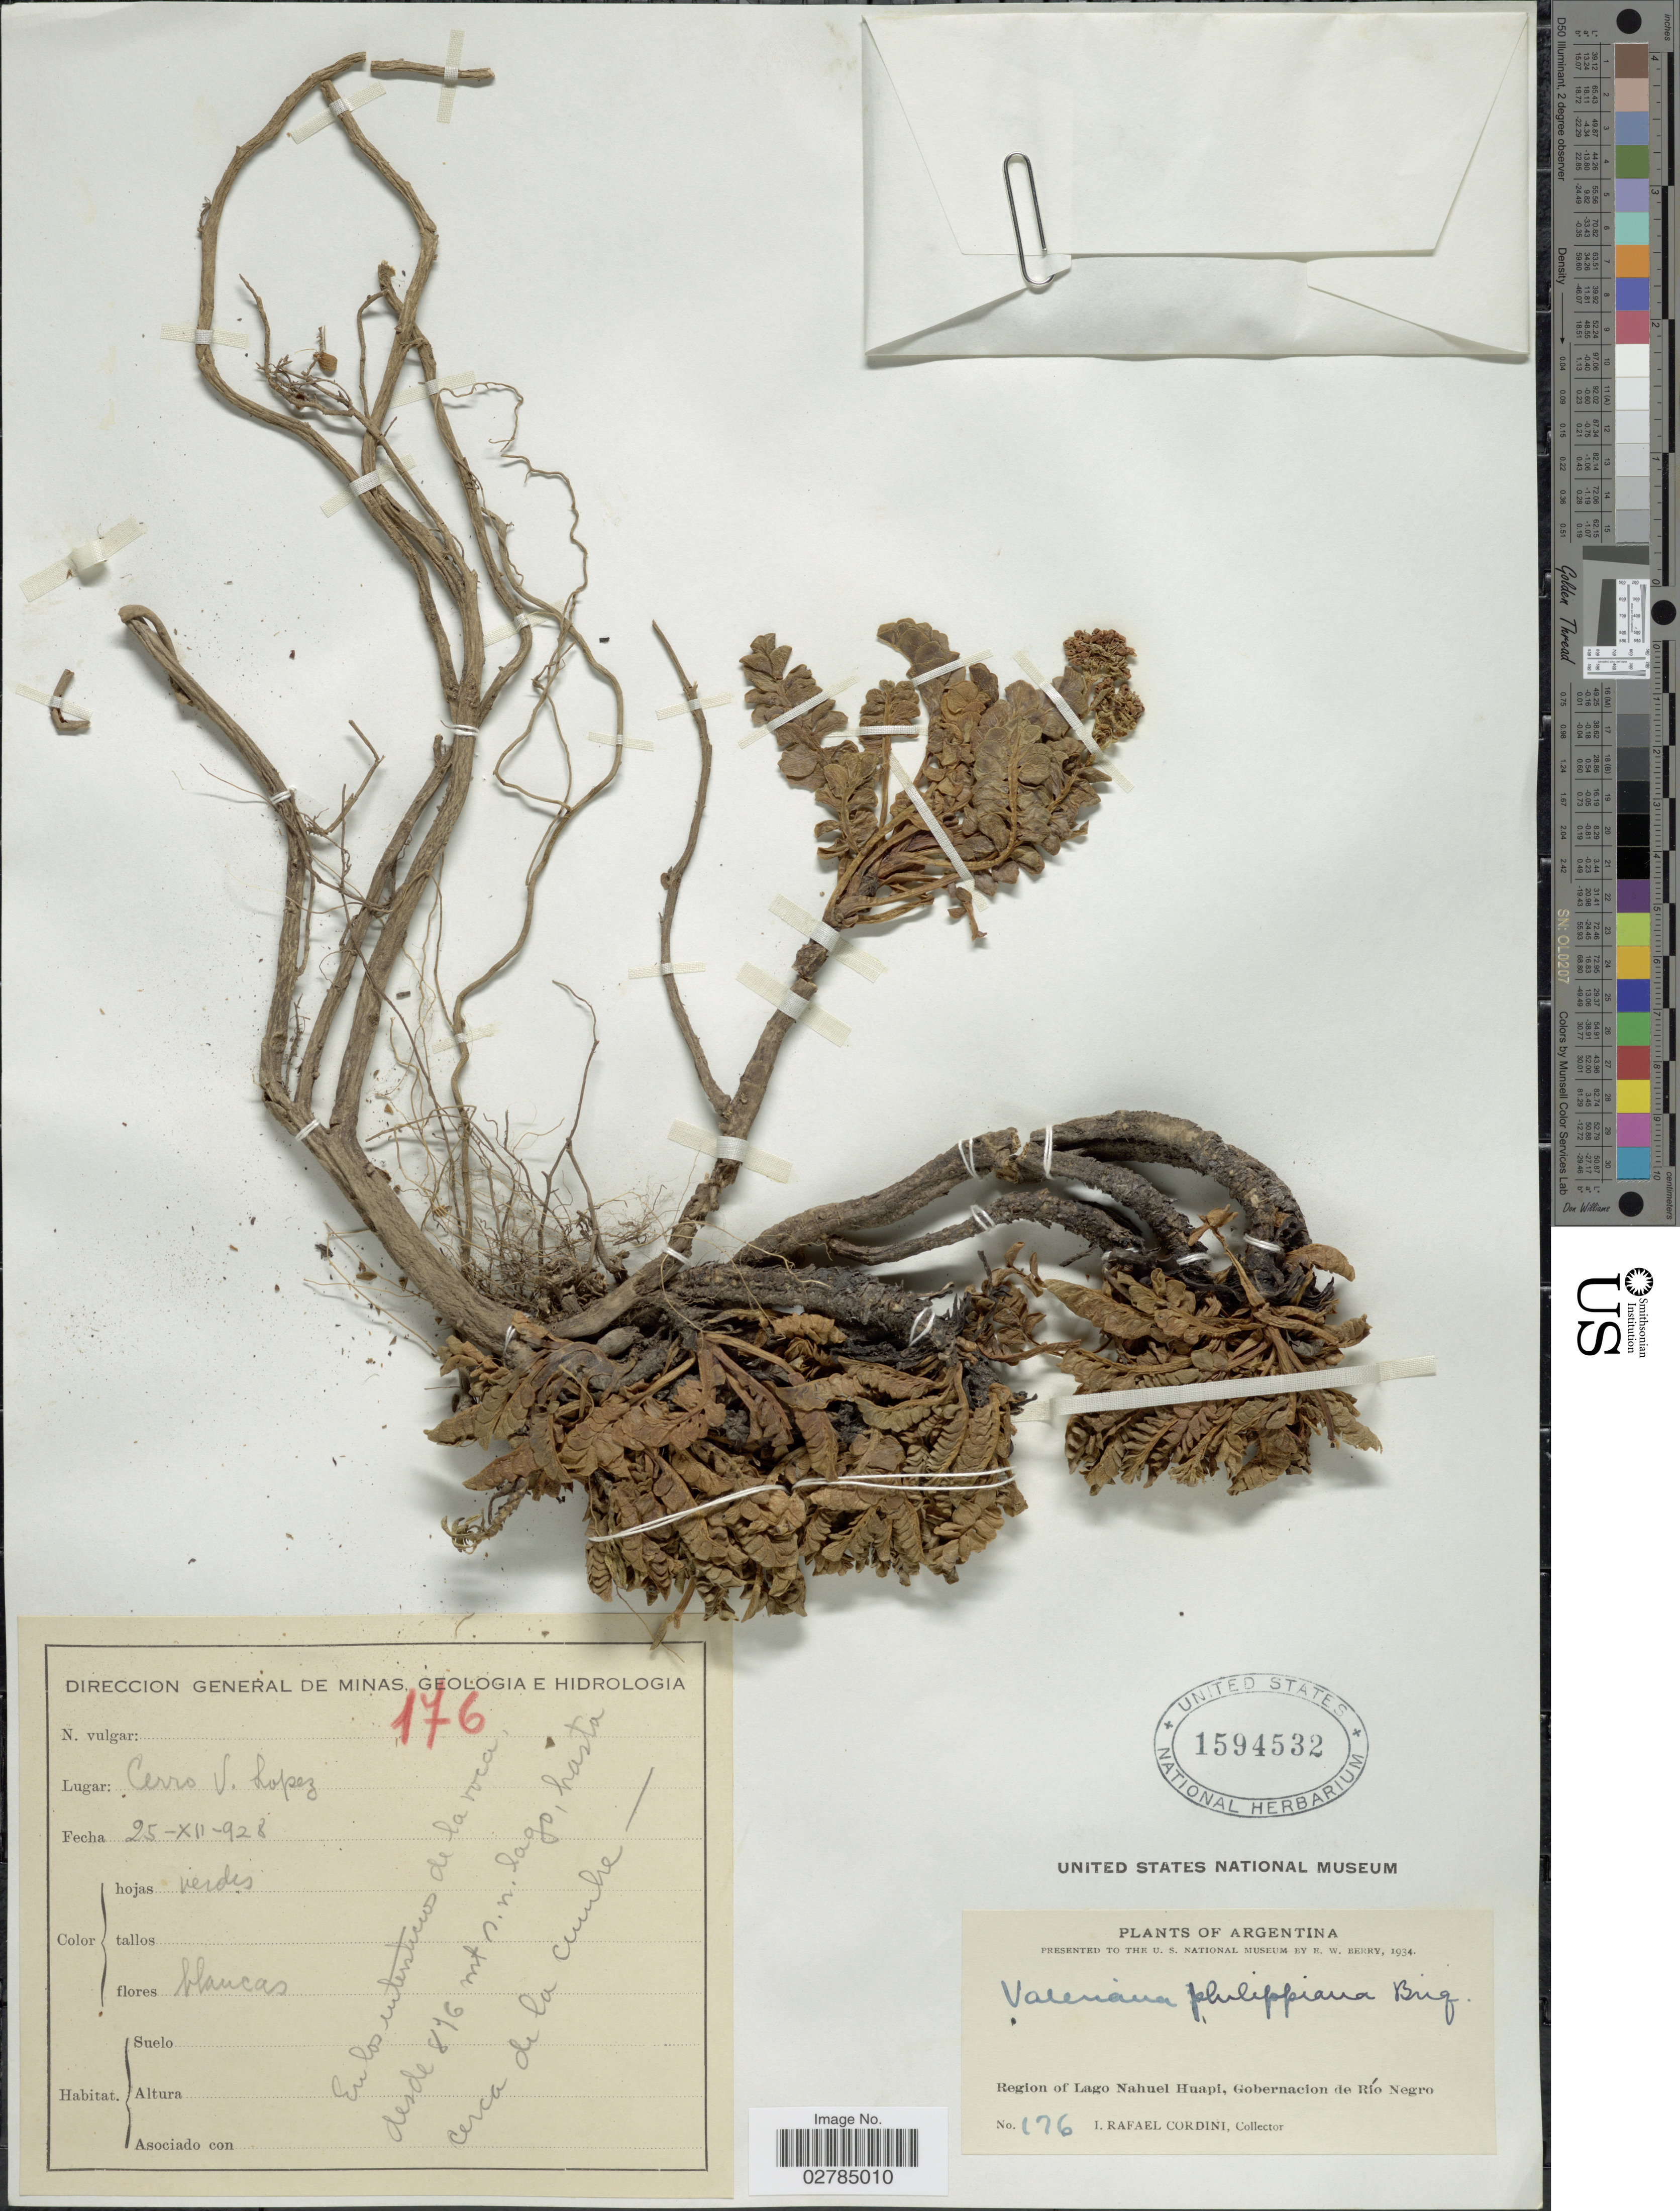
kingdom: Plantae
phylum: Tracheophyta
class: Magnoliopsida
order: Dipsacales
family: Caprifoliaceae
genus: Valeriana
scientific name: Valeriana philippiana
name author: Briq.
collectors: I. Cordini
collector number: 176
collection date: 1928-12-25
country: Argentina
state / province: Rio Negro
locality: Region of Lago Nahuel Huapi, Gobernacion de Río Negro. Cerro S. Lopez.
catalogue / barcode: US 1594532